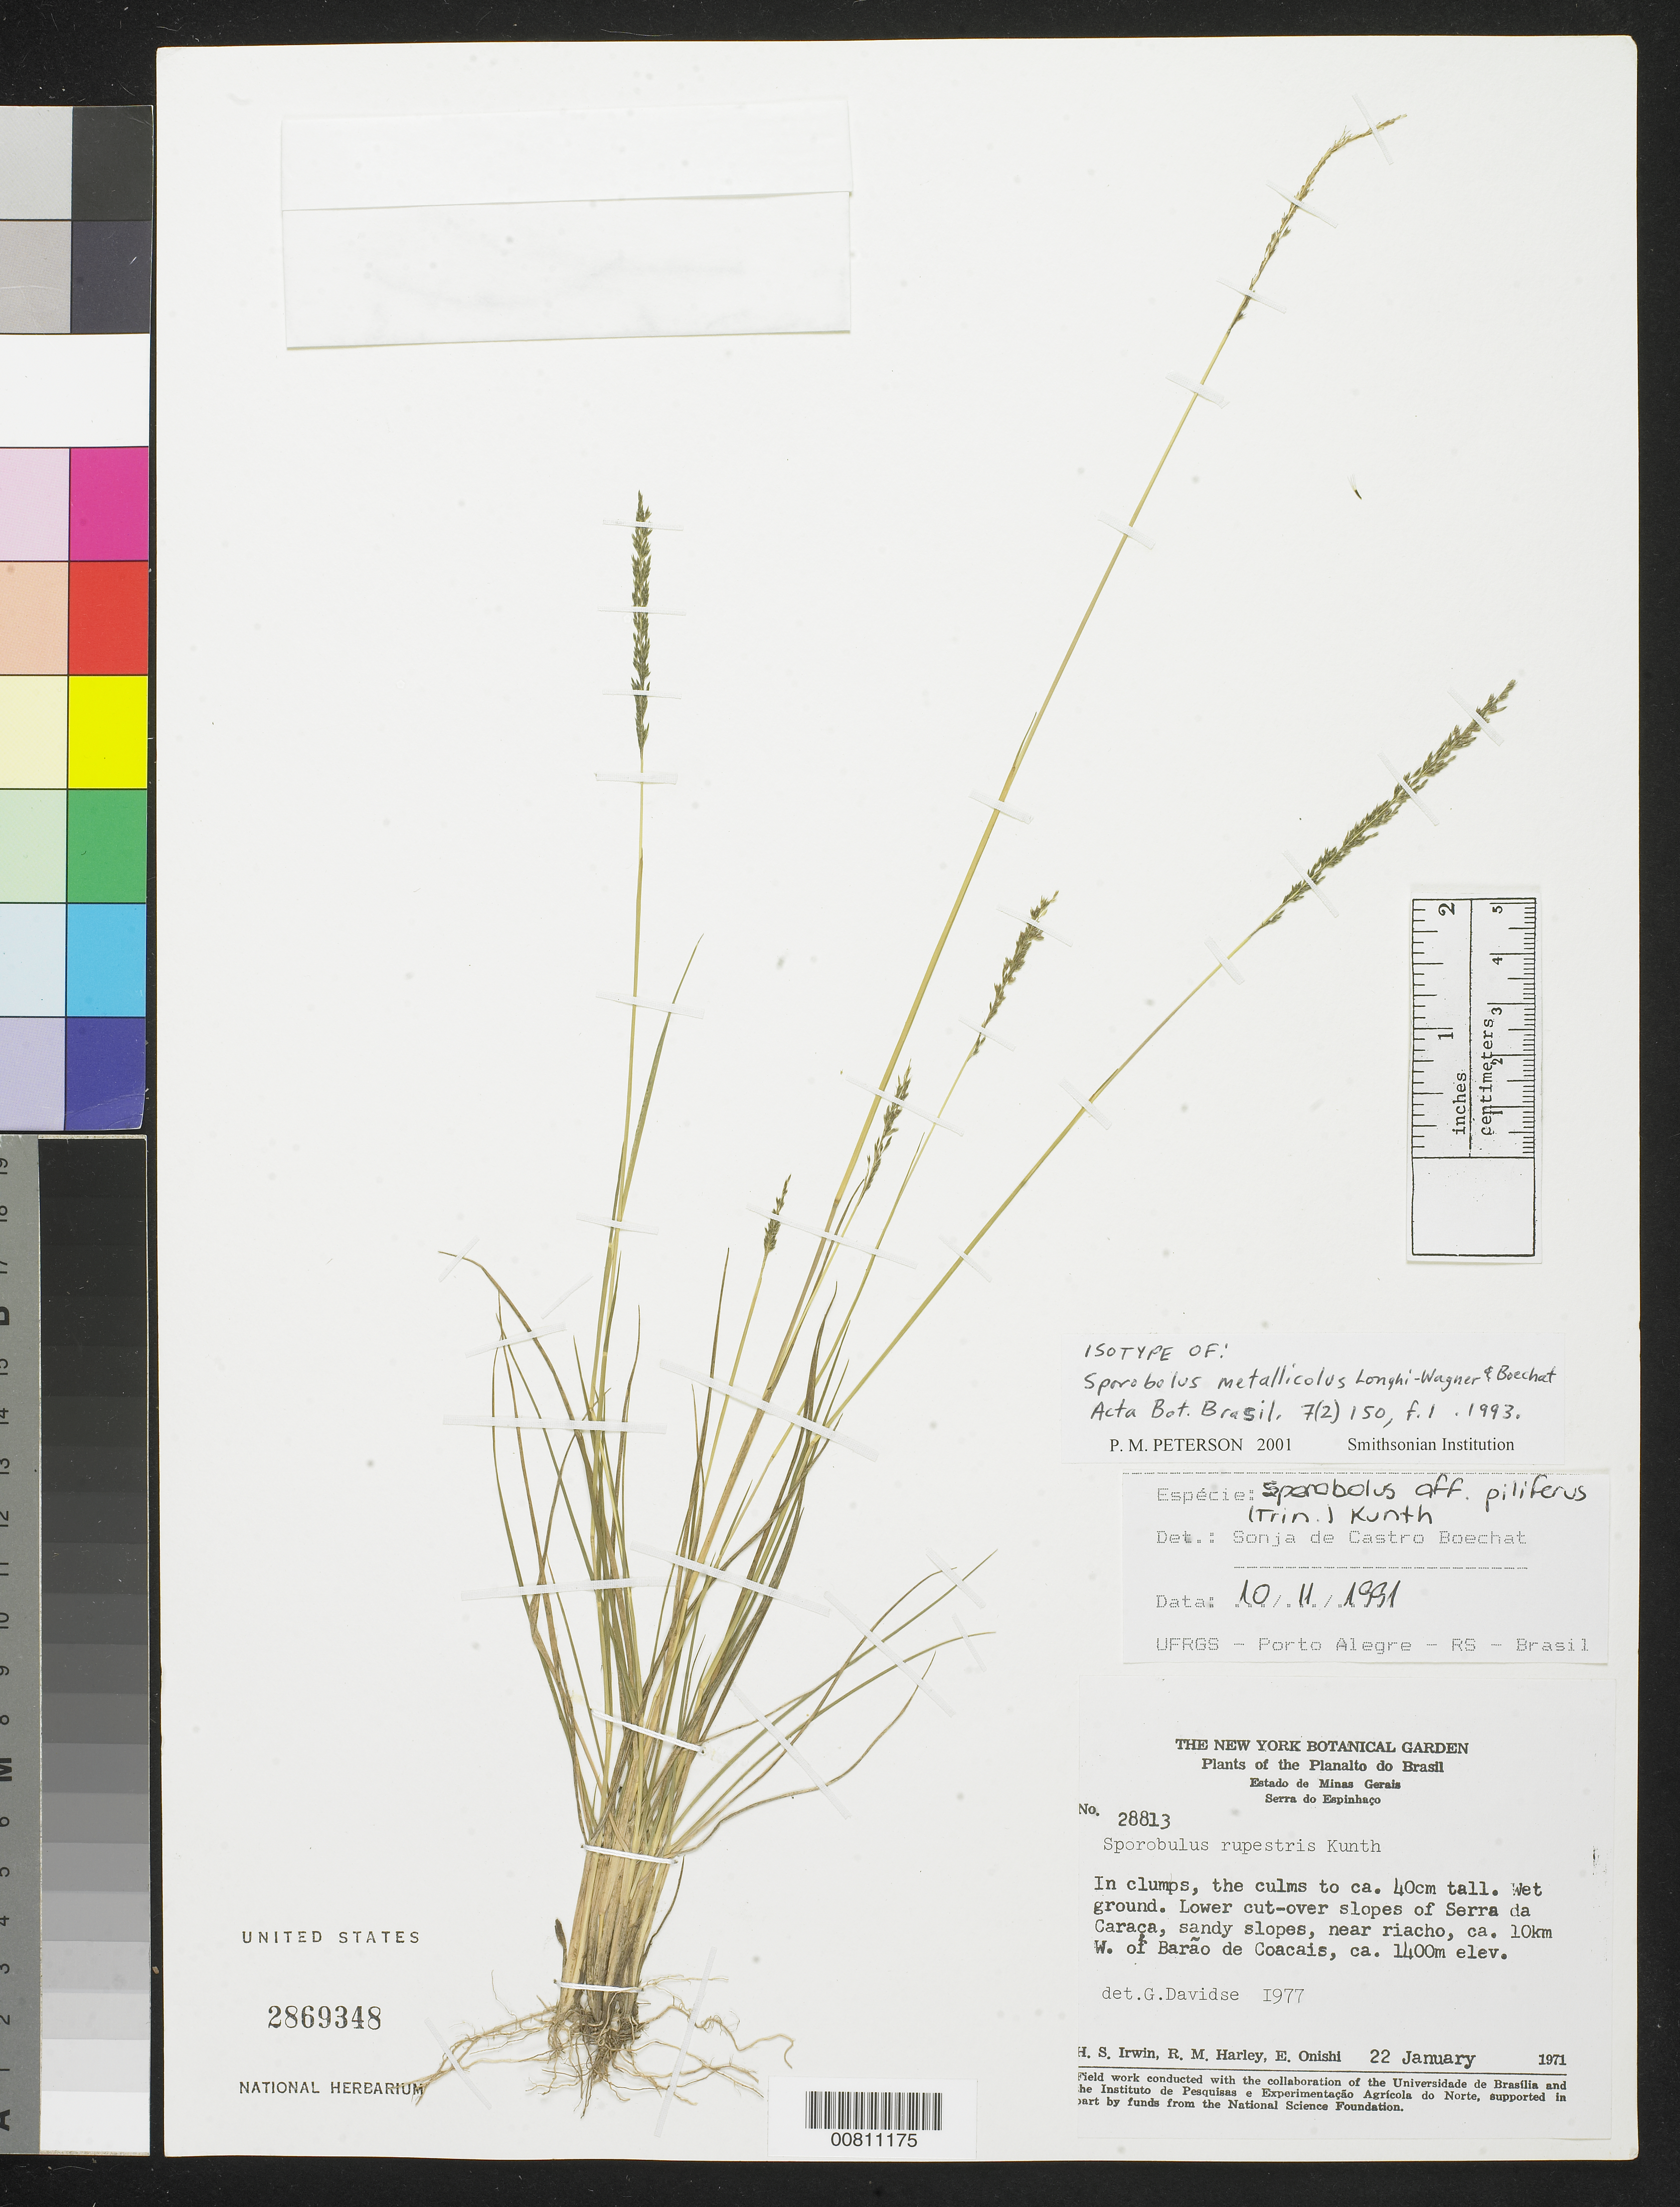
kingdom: Plantae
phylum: Tracheophyta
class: Liliopsida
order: Poales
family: Poaceae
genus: Sporobolus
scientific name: Sporobolus metallicola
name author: Longhi-Wagner & Boechat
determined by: Peterson, Paul M., (BOT), Smithsonian Institution - National Museum of Natural History (UNITED STATES)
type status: Isotype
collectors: H. Irwin, R. M. Harley & E. Onishi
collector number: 28813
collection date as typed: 22 Jan 1971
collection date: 1971-01-22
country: Brazil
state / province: Minas Gerais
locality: Serra do Espinhaço. Lower cut-over slopes of Serra da Caraca, sandy slopes, near riacho, ca. 10 km W of Barão de Coacais.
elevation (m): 1400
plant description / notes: Holotype at MBM.; As "metallicolus".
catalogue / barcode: US 2869348